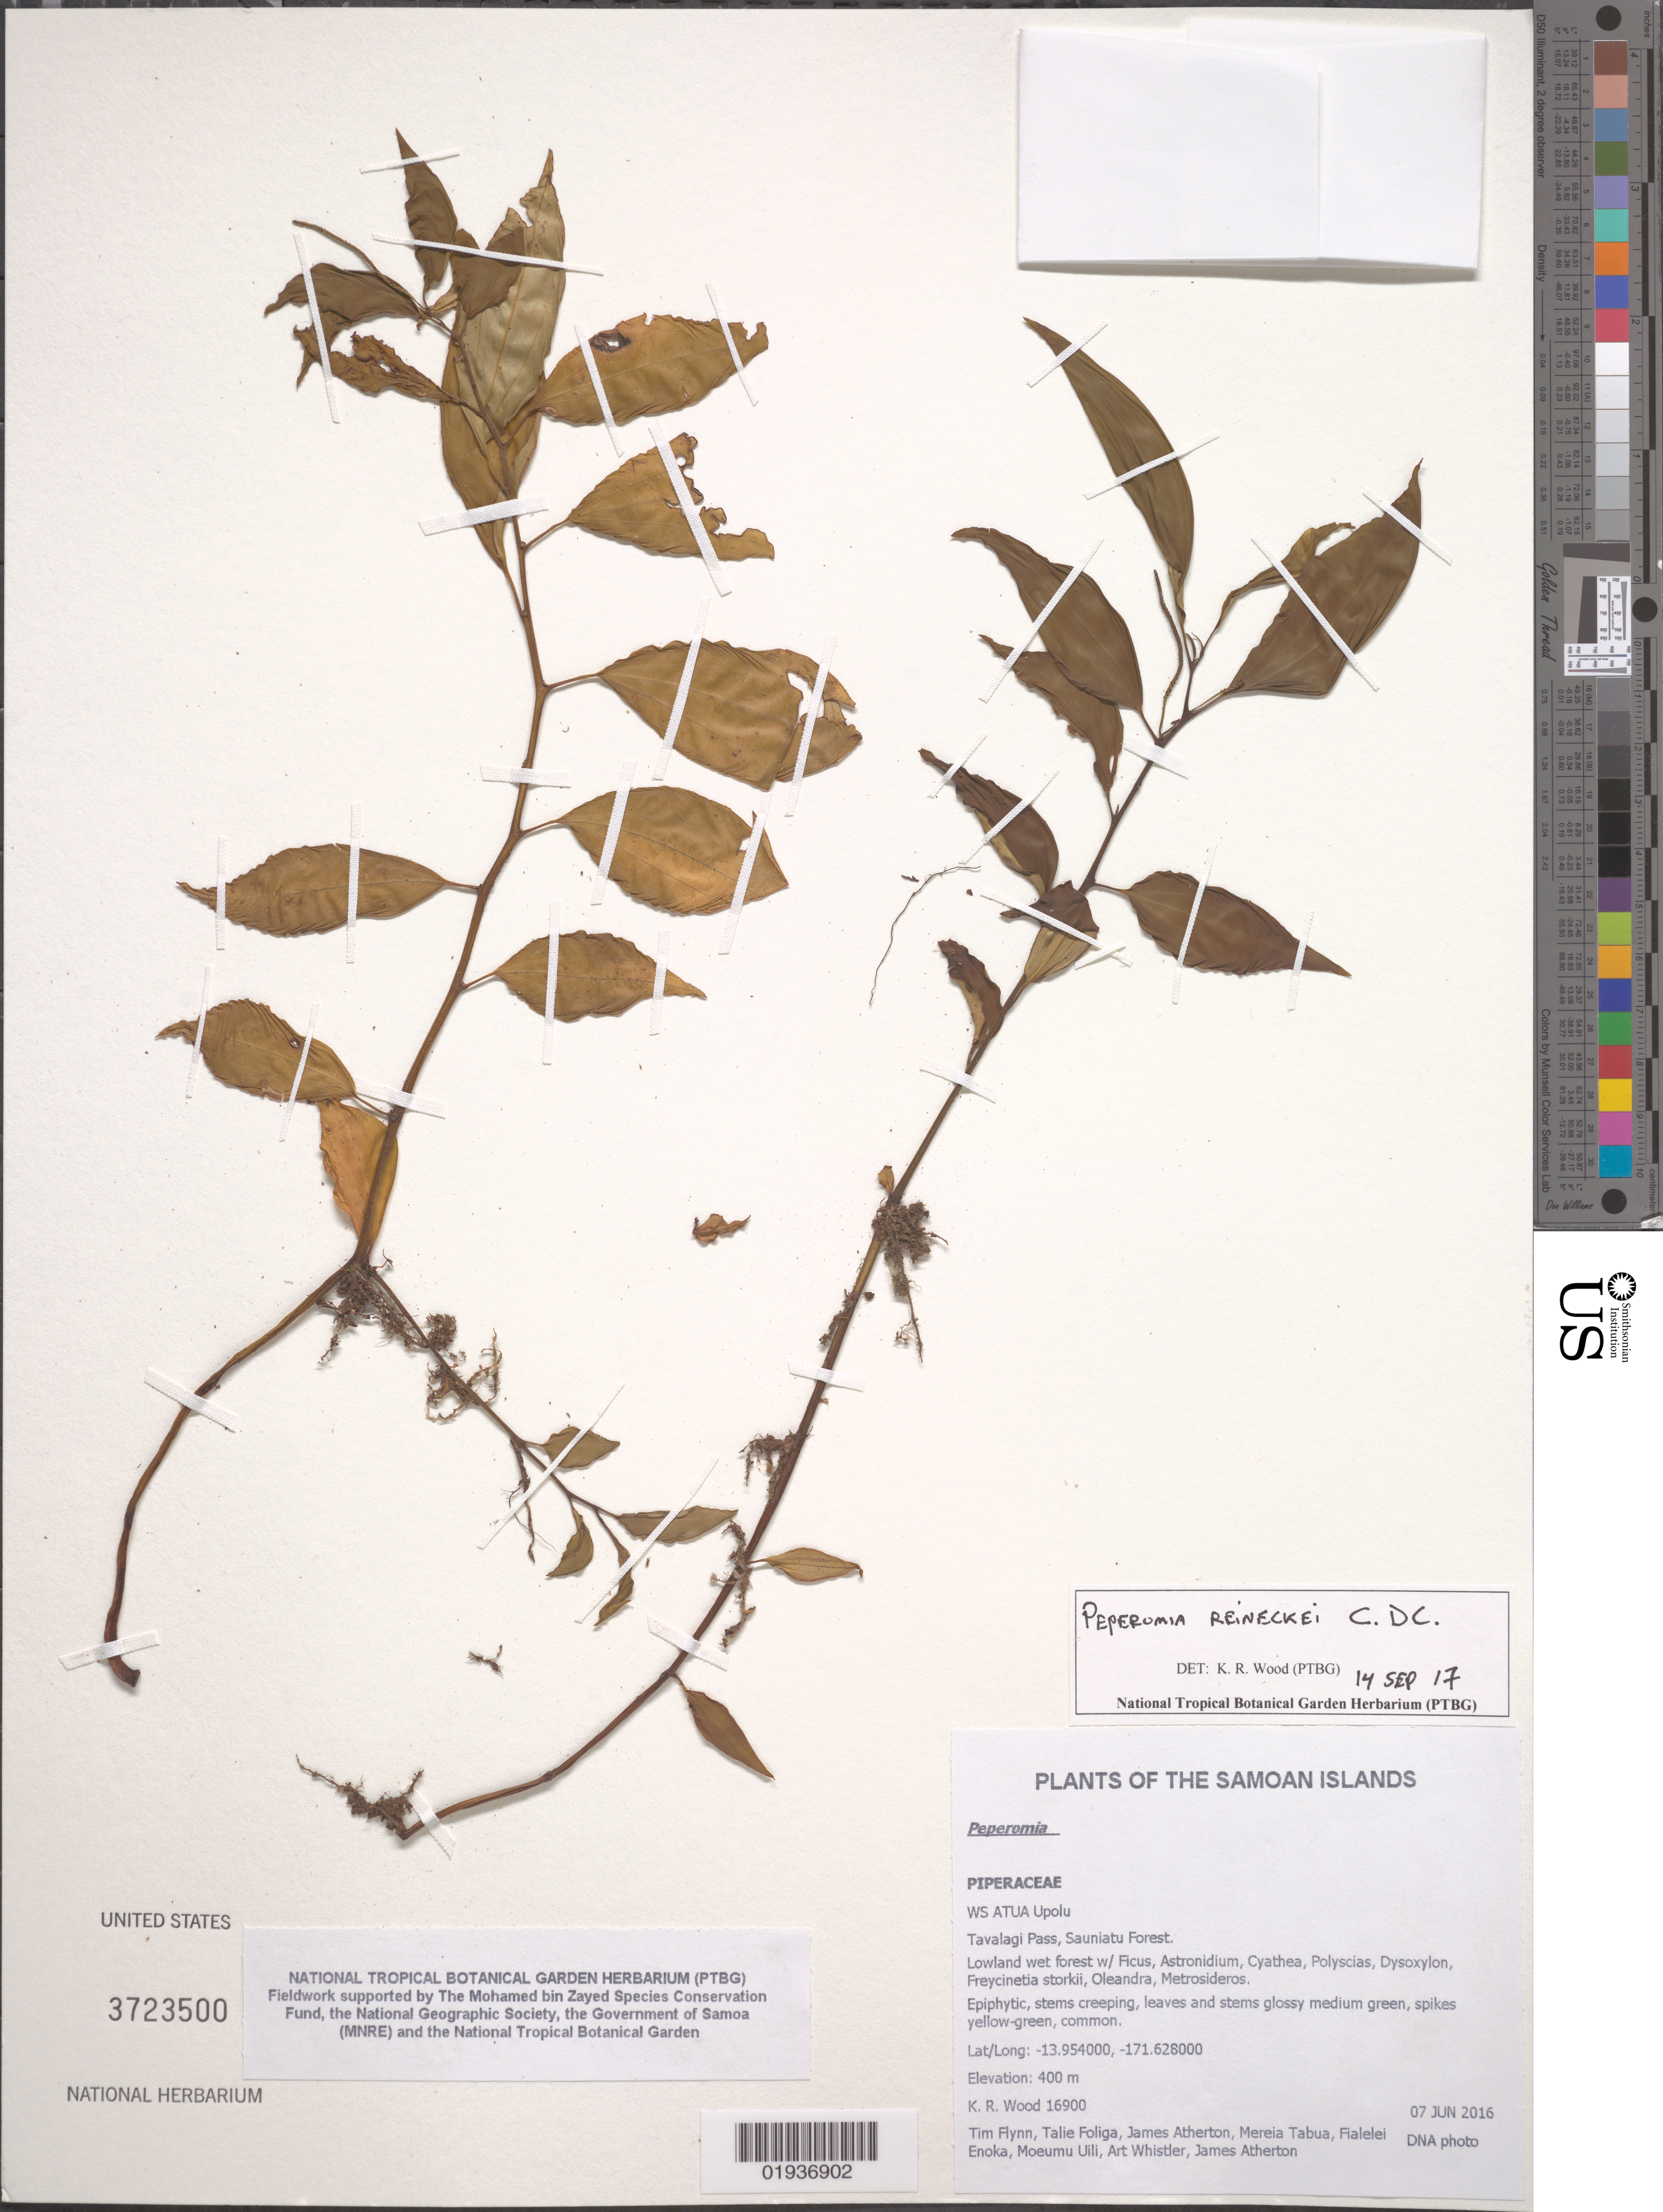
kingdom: Plantae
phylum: Tracheophyta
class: Magnoliopsida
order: Piperales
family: Piperaceae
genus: Peperomia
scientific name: Peperomia reineckei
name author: C. DC.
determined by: Wood, Kenneth R.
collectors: K. R. Wood, T. W. Flynn, T. Foliga, J. Atherton, M. Tabua, F. Enoka, M. Uili & A. Whistler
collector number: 16900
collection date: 2016-06-07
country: Samoa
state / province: Atua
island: Upolu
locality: Upolu, Tavalagi Pass, Sauniatu Forest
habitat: Lowland wet forest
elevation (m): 400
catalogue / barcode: US 3723500